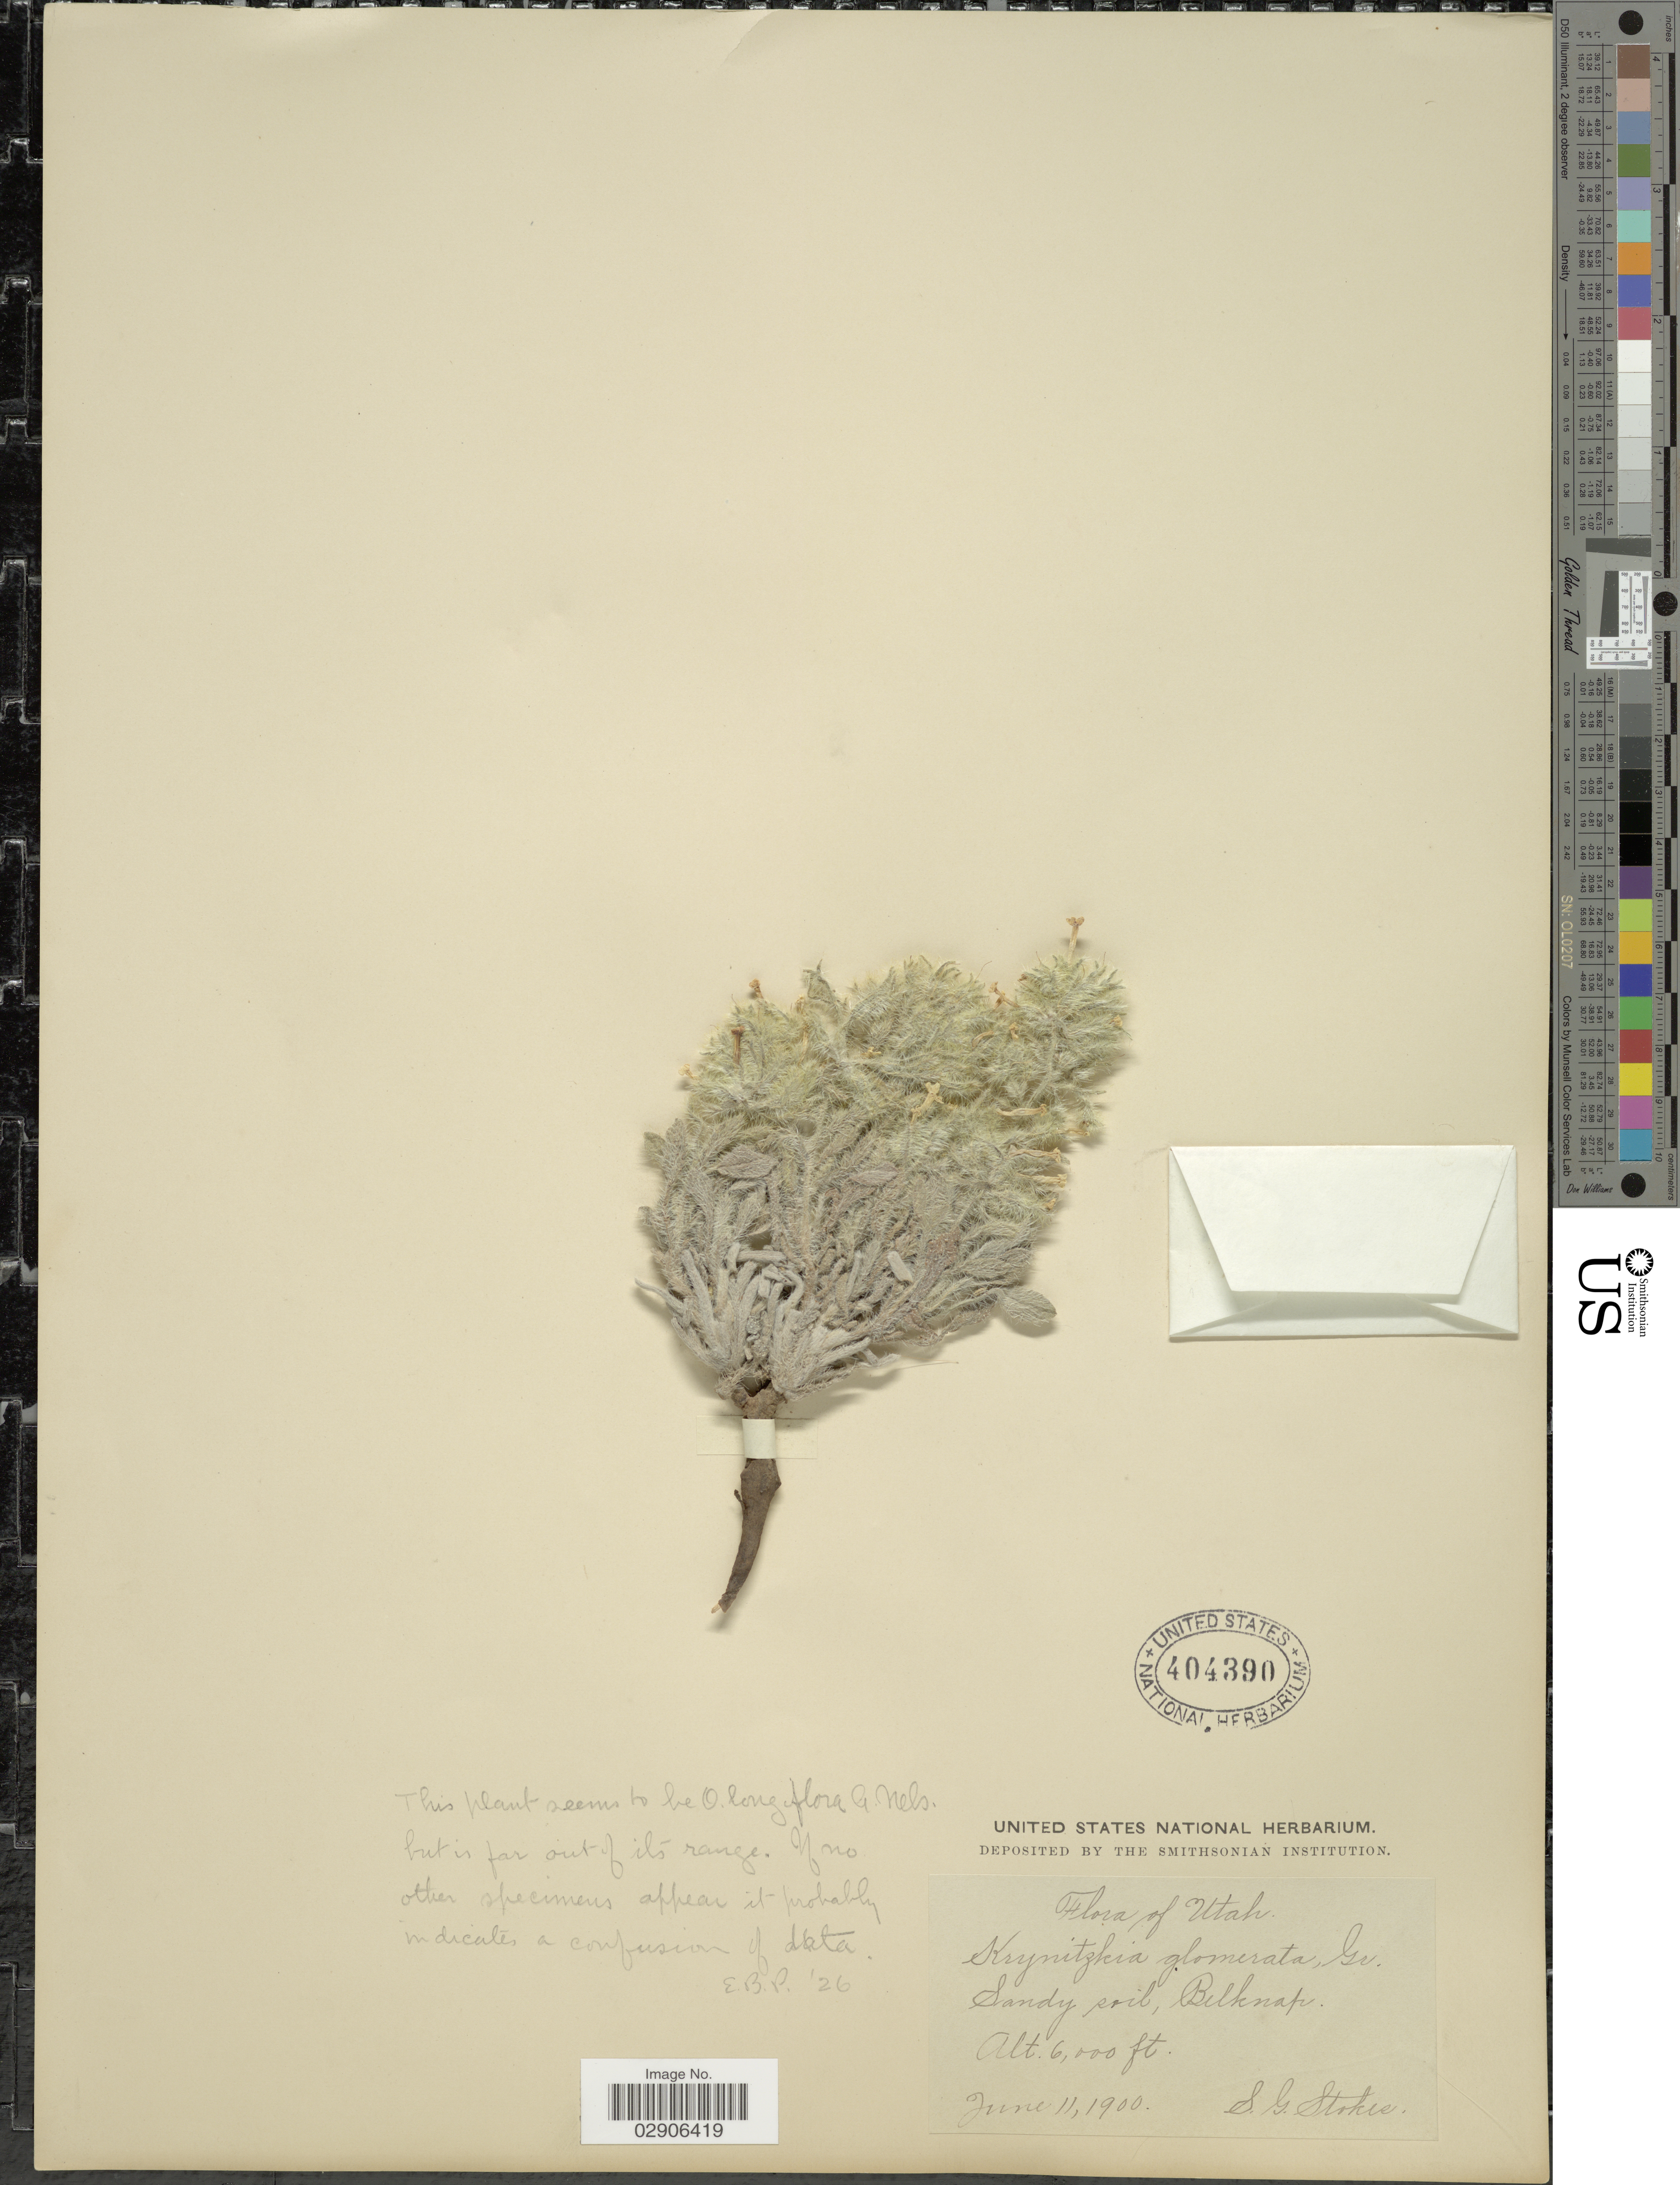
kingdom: Plantae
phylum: Tracheophyta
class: Magnoliopsida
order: Boraginales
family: Boraginaceae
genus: Oreocarya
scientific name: Oreocarya longiflora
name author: A. Nelson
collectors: S. G. Stokes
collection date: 1900-06-11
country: United States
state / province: Utah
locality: Sandy soil, Belknap.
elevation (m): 1829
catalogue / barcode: US 404390